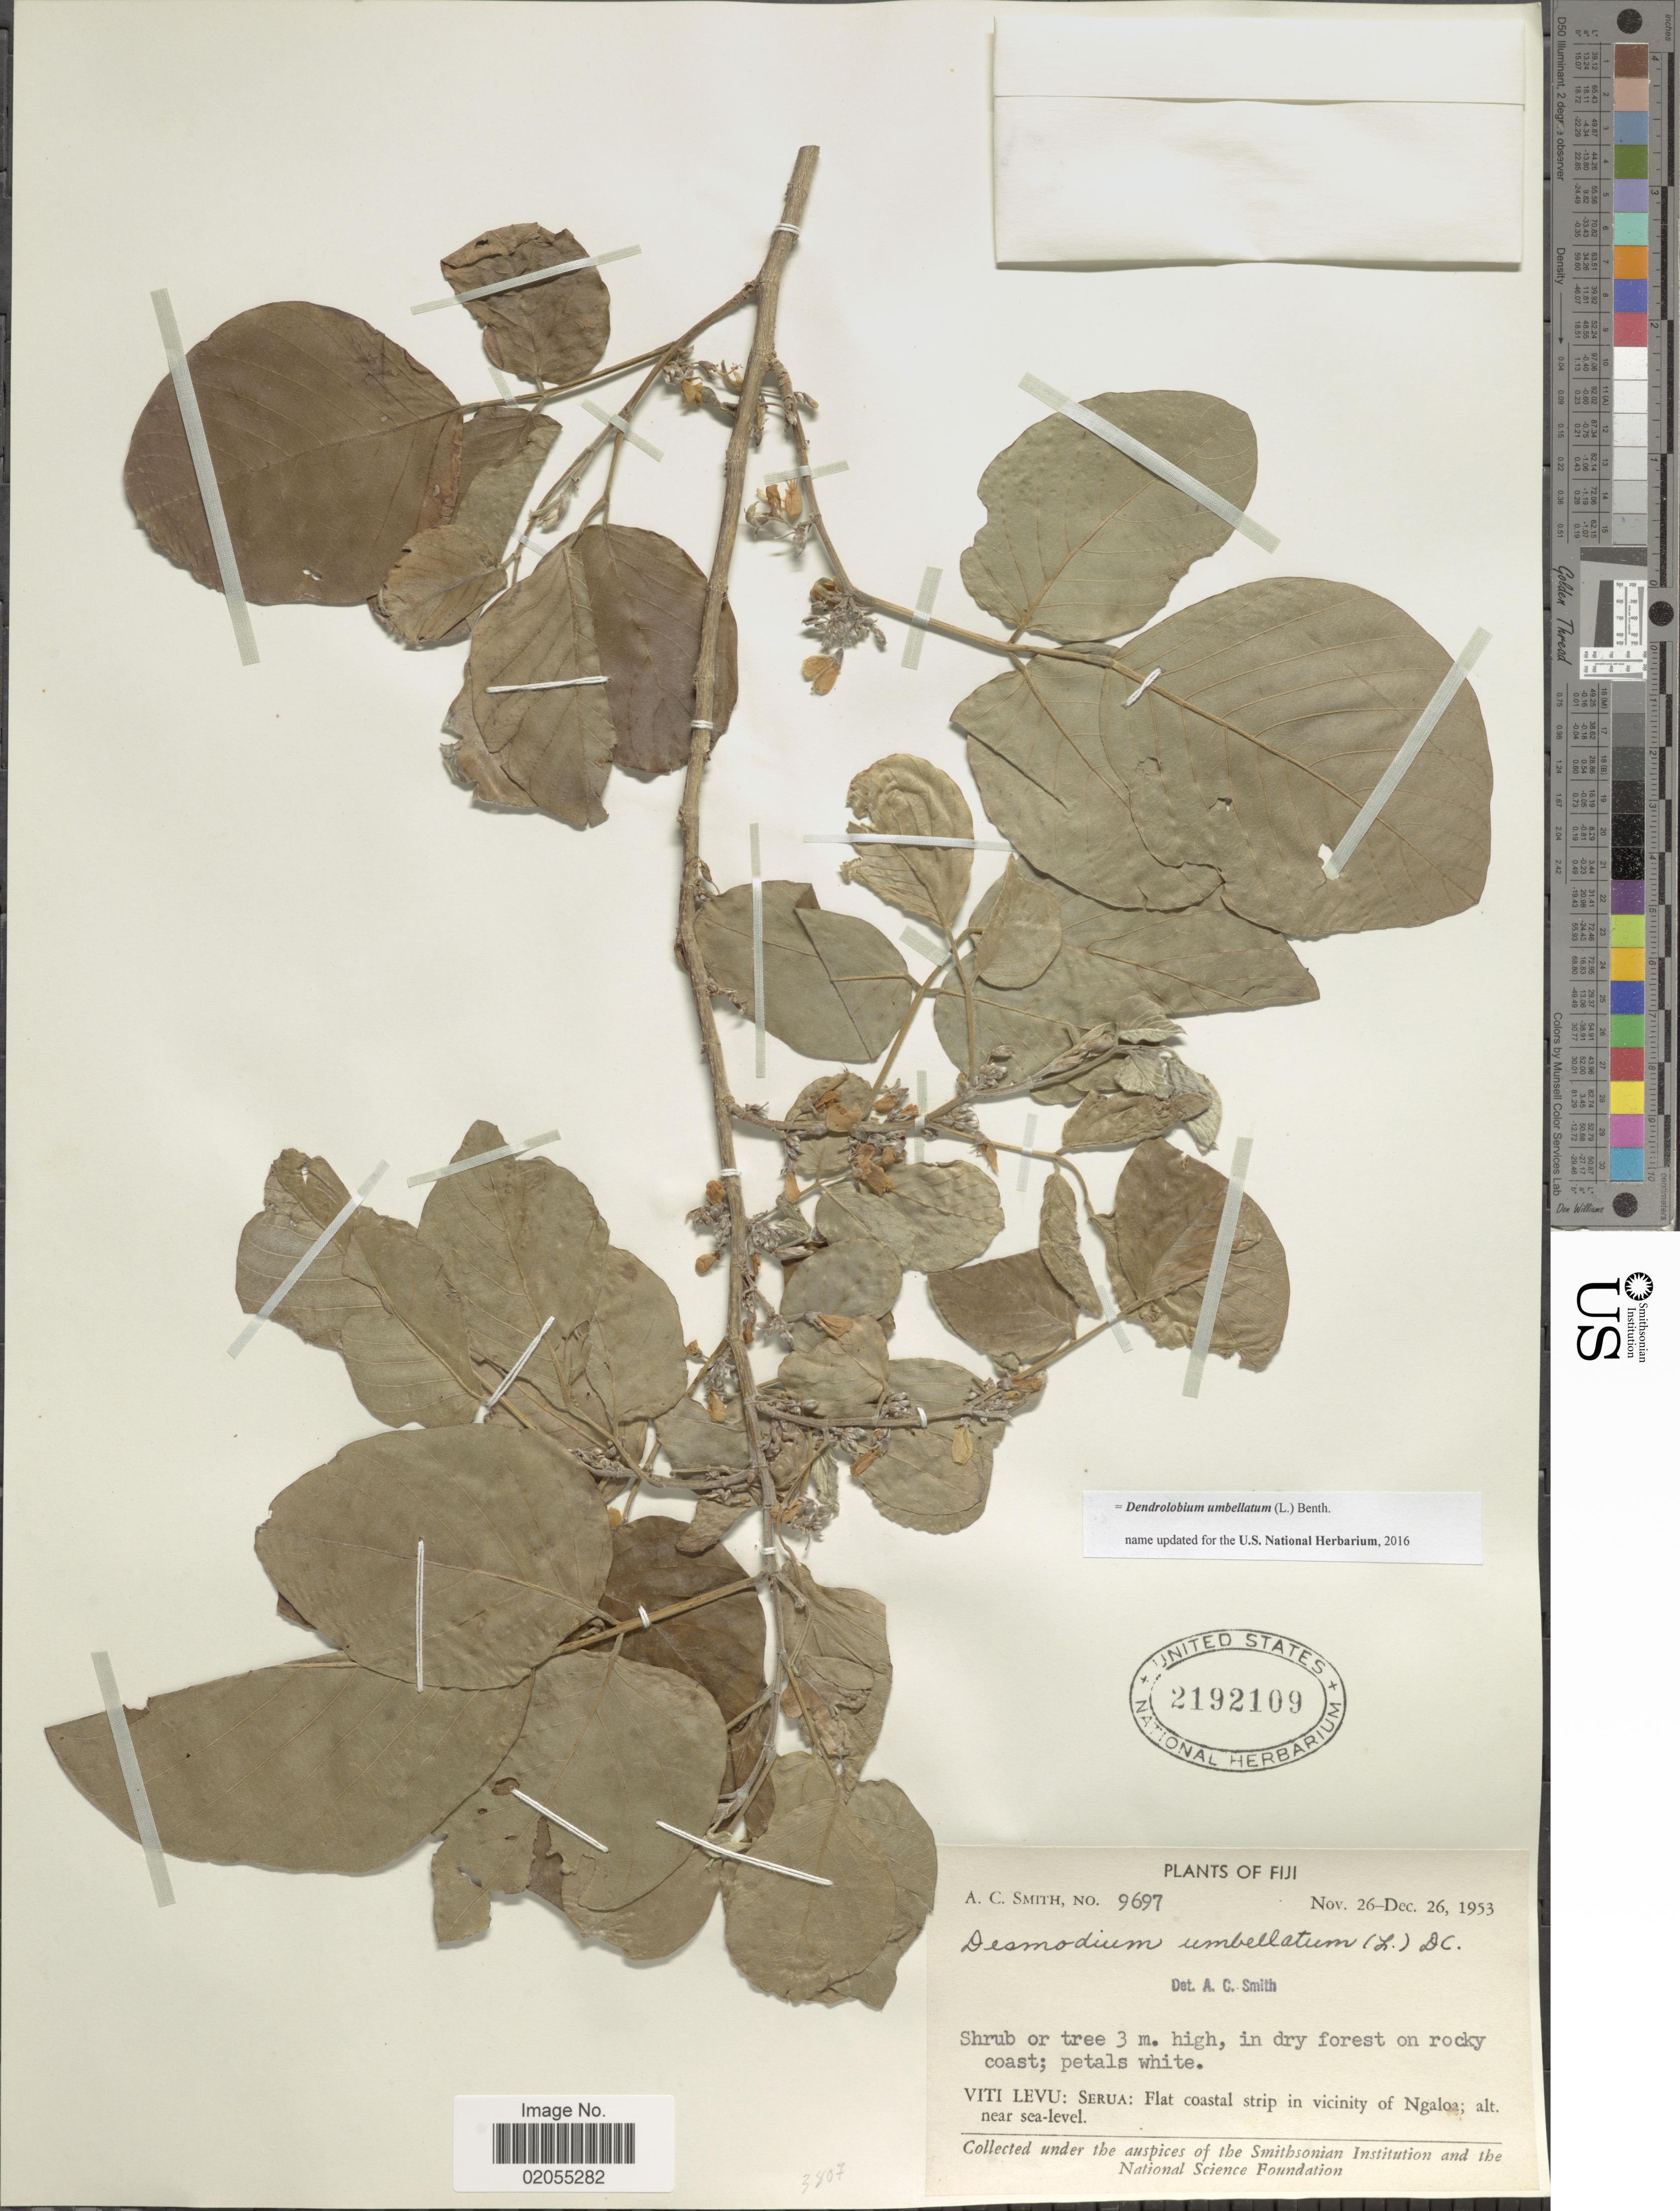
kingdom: Plantae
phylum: Tracheophyta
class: Magnoliopsida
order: Fabales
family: Fabaceae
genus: Dendrolobium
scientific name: Dendrolobium umbellatum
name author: (L.) Benth.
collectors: A. C. Smith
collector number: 9697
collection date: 1953-11-26/1953-12-26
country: Fiji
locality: Viti Levu, Serua, Vicinity of Ngaloa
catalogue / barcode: US 2192109